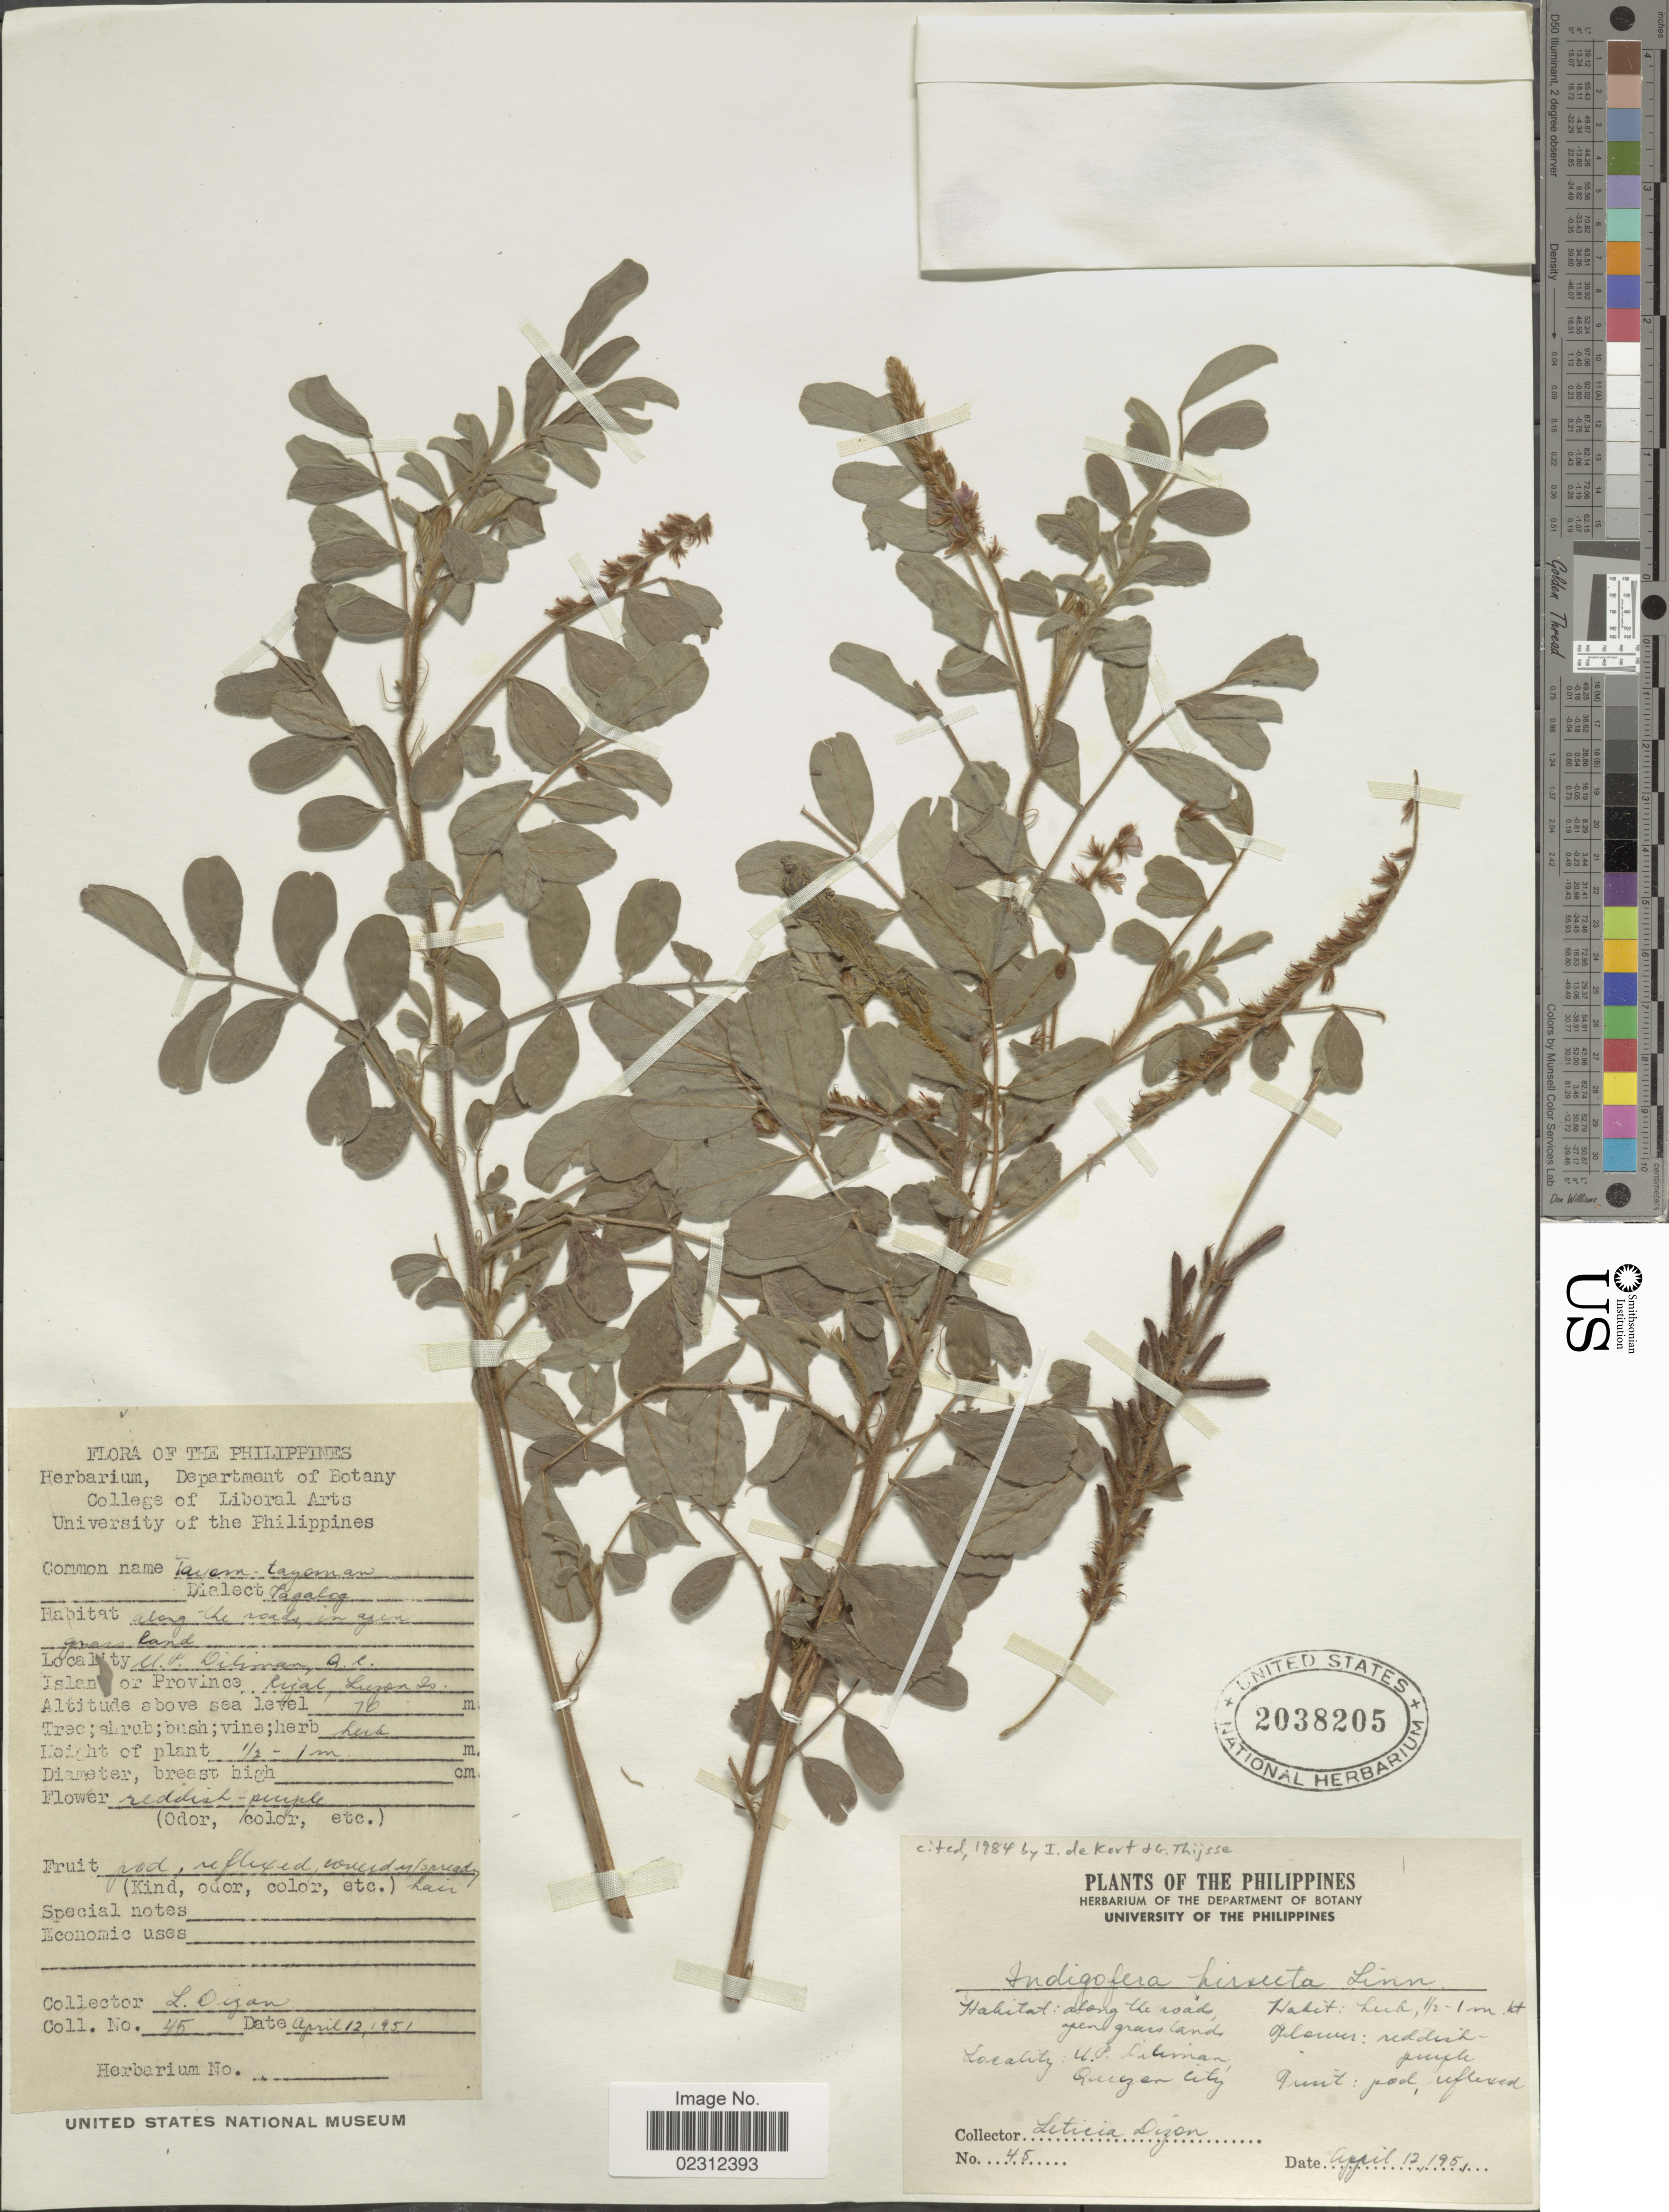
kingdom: Plantae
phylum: Tracheophyta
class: Magnoliopsida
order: Fabales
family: Fabaceae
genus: Indigofera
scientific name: Indigofera hirsuta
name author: L.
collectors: L. Dizen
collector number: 45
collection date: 1951-04-12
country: Philippines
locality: U.P. Diliman, Q.C., Province Rizal, Lupen Is.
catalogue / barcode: US 2038205